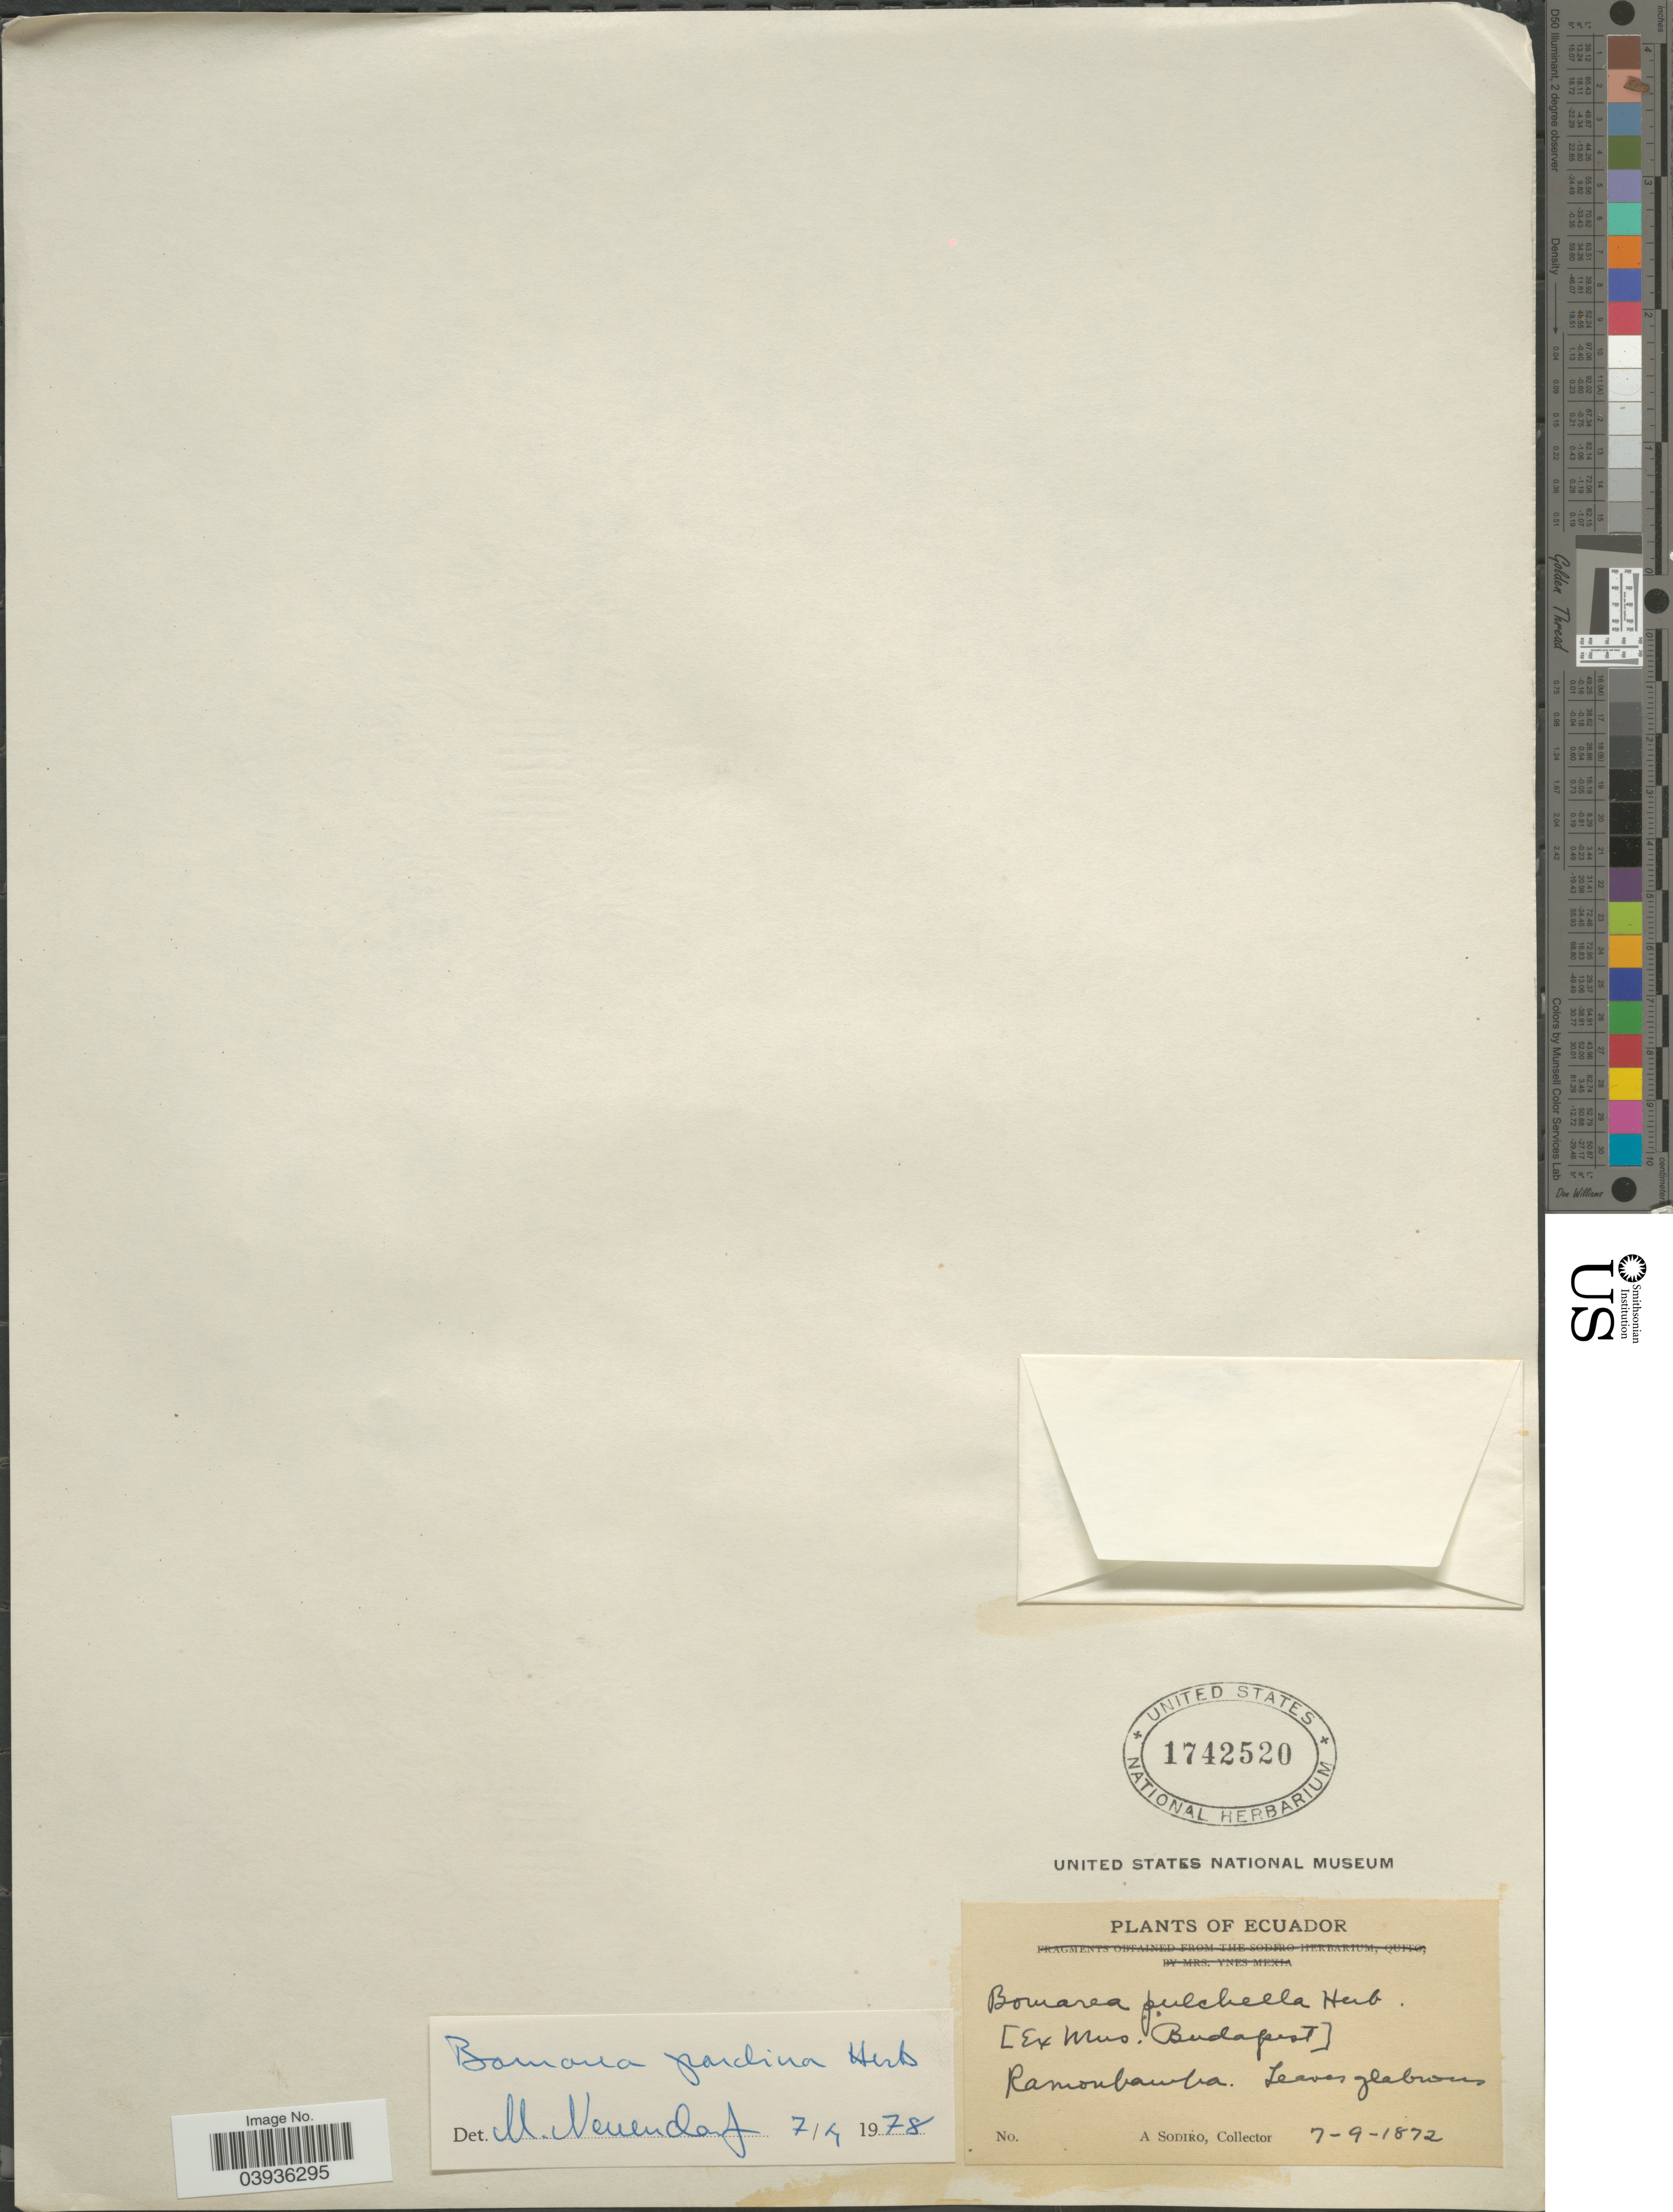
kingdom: Plantae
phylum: Tracheophyta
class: Liliopsida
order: Liliales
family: Alstroemeriaceae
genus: Bomarea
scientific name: Bomarea pardina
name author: Herb.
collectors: A. Sodiro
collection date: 1872-09-07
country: Ecuador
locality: Ramonbamba.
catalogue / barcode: US 1742520